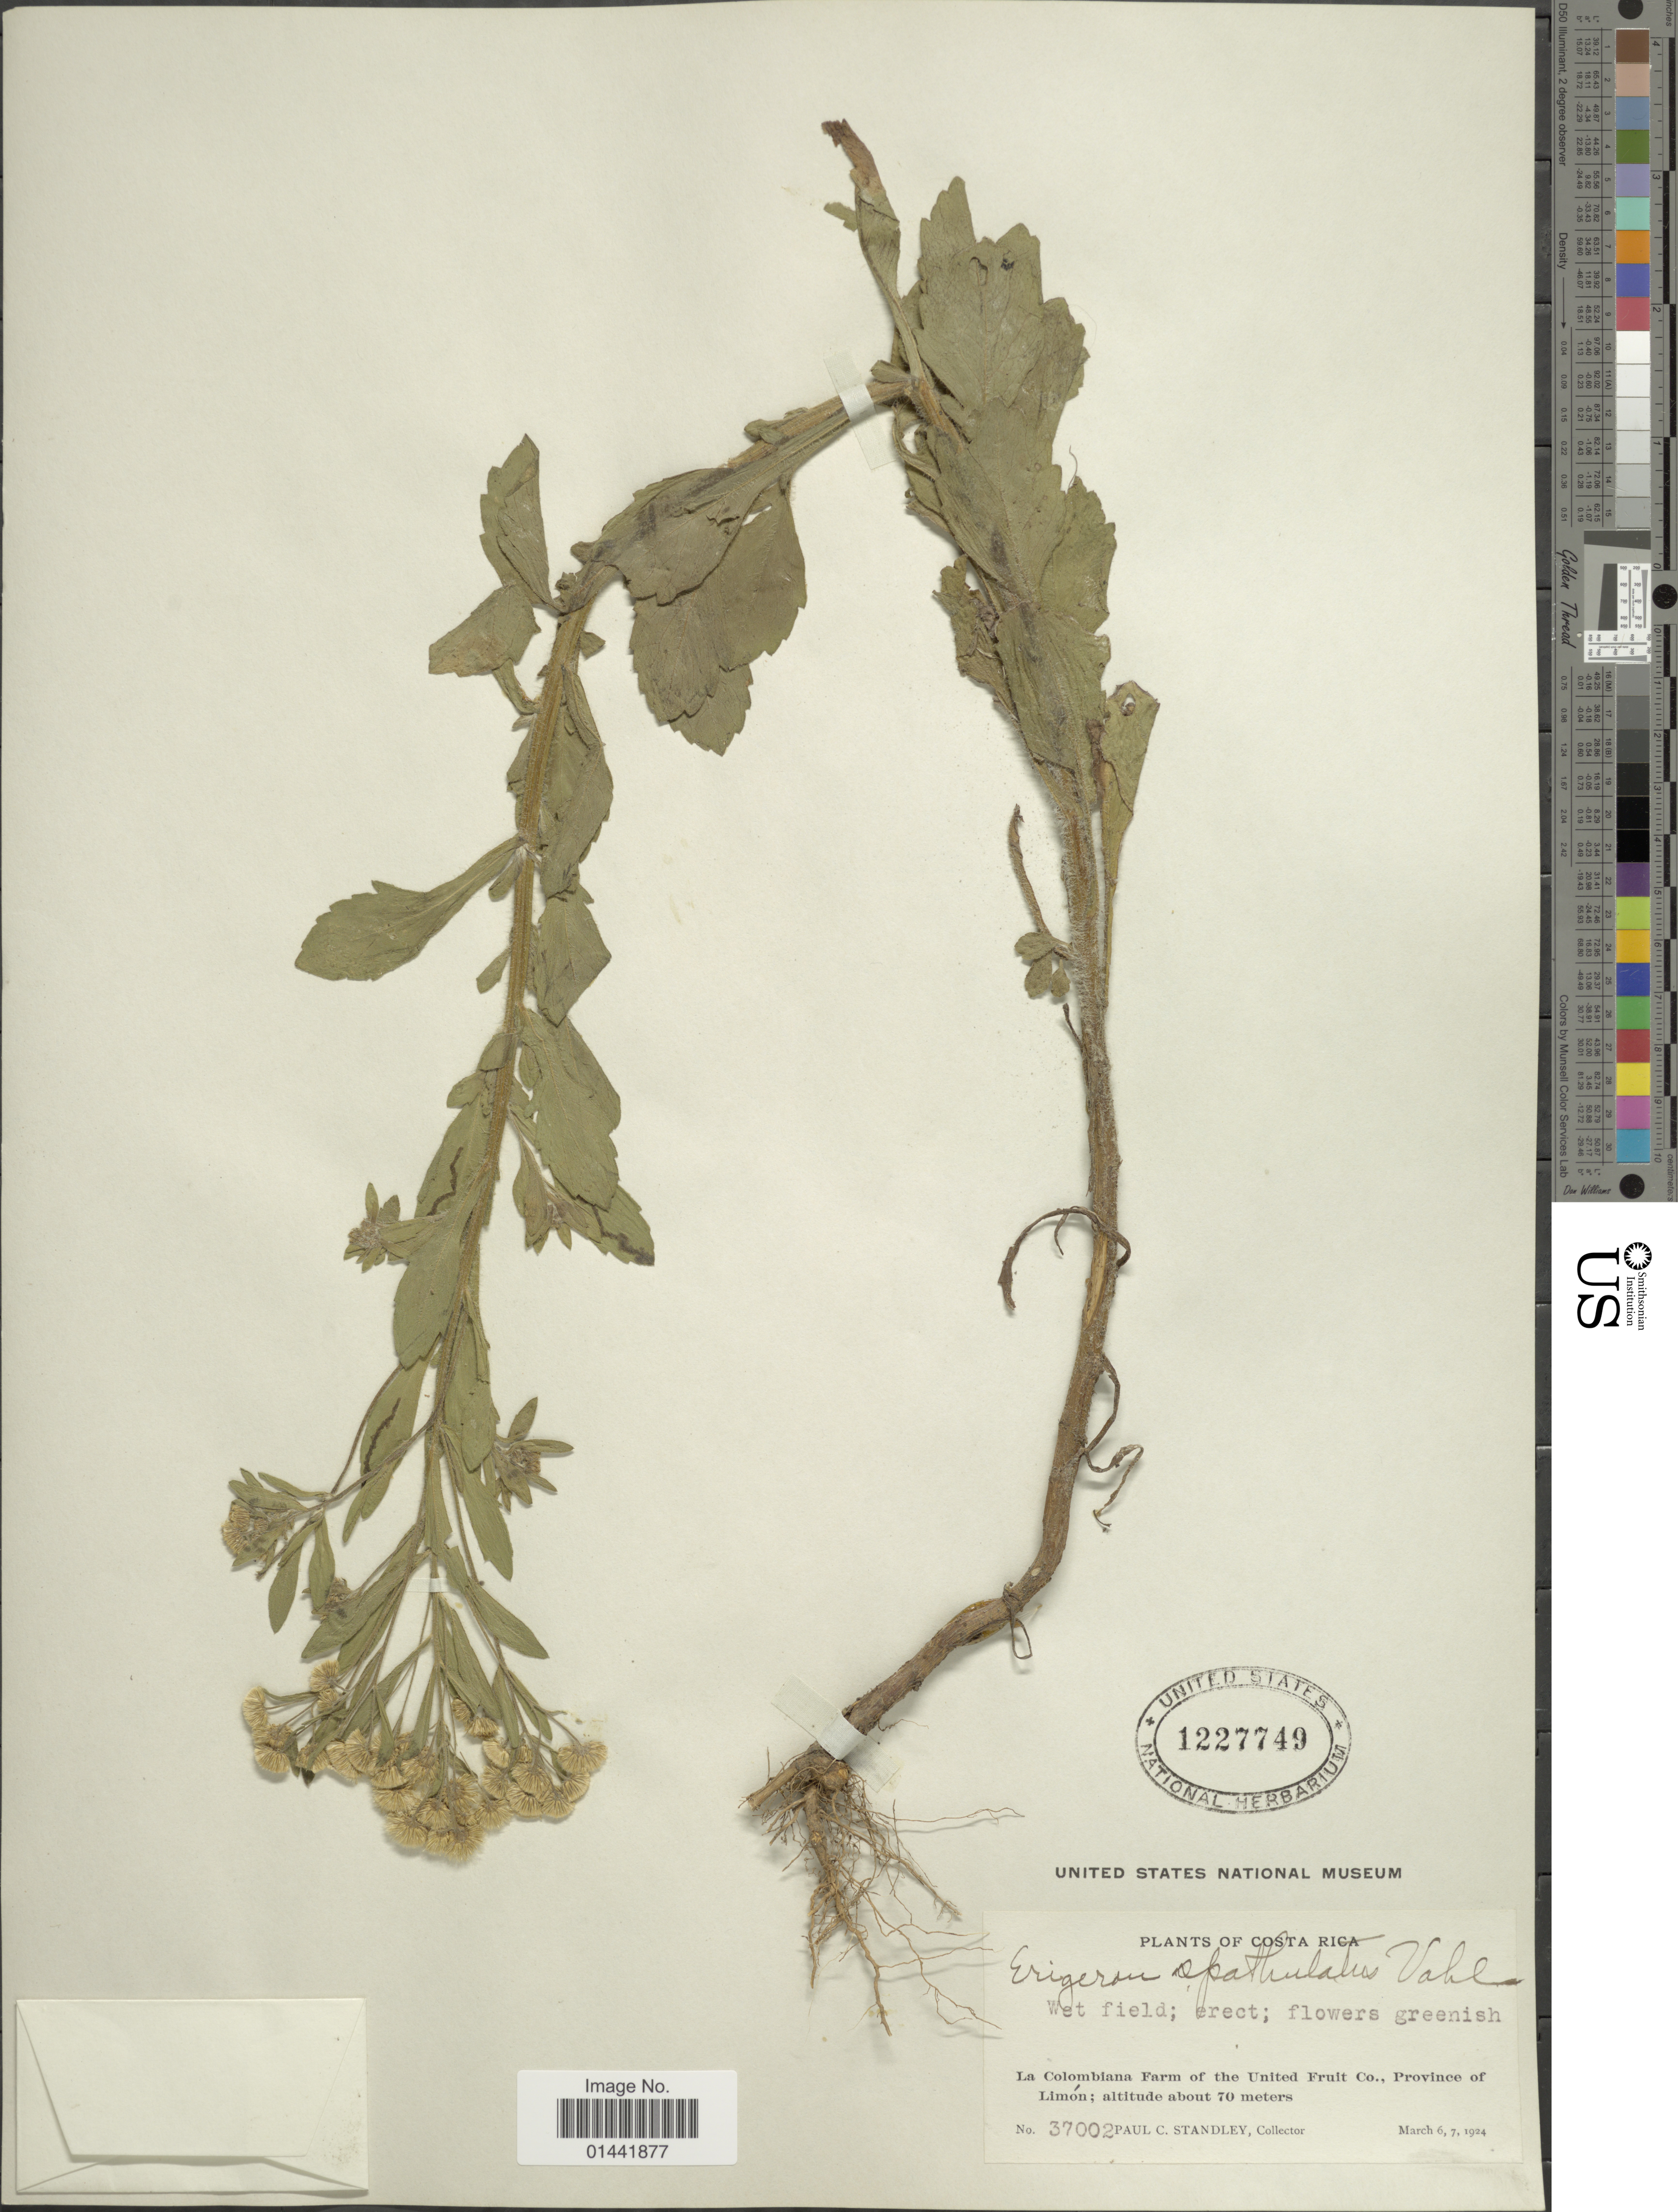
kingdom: Plantae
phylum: Tracheophyta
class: Magnoliopsida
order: Asterales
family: Asteraceae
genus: Erigeron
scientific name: Erigeron spathulatus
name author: Vahl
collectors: P. C. Standley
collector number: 37002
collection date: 1924-03-06/1924-03-07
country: Costa Rica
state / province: Limón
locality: Wet field, La Colombiana Farm of the United Fruit Co.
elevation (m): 70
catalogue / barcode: US 1227749